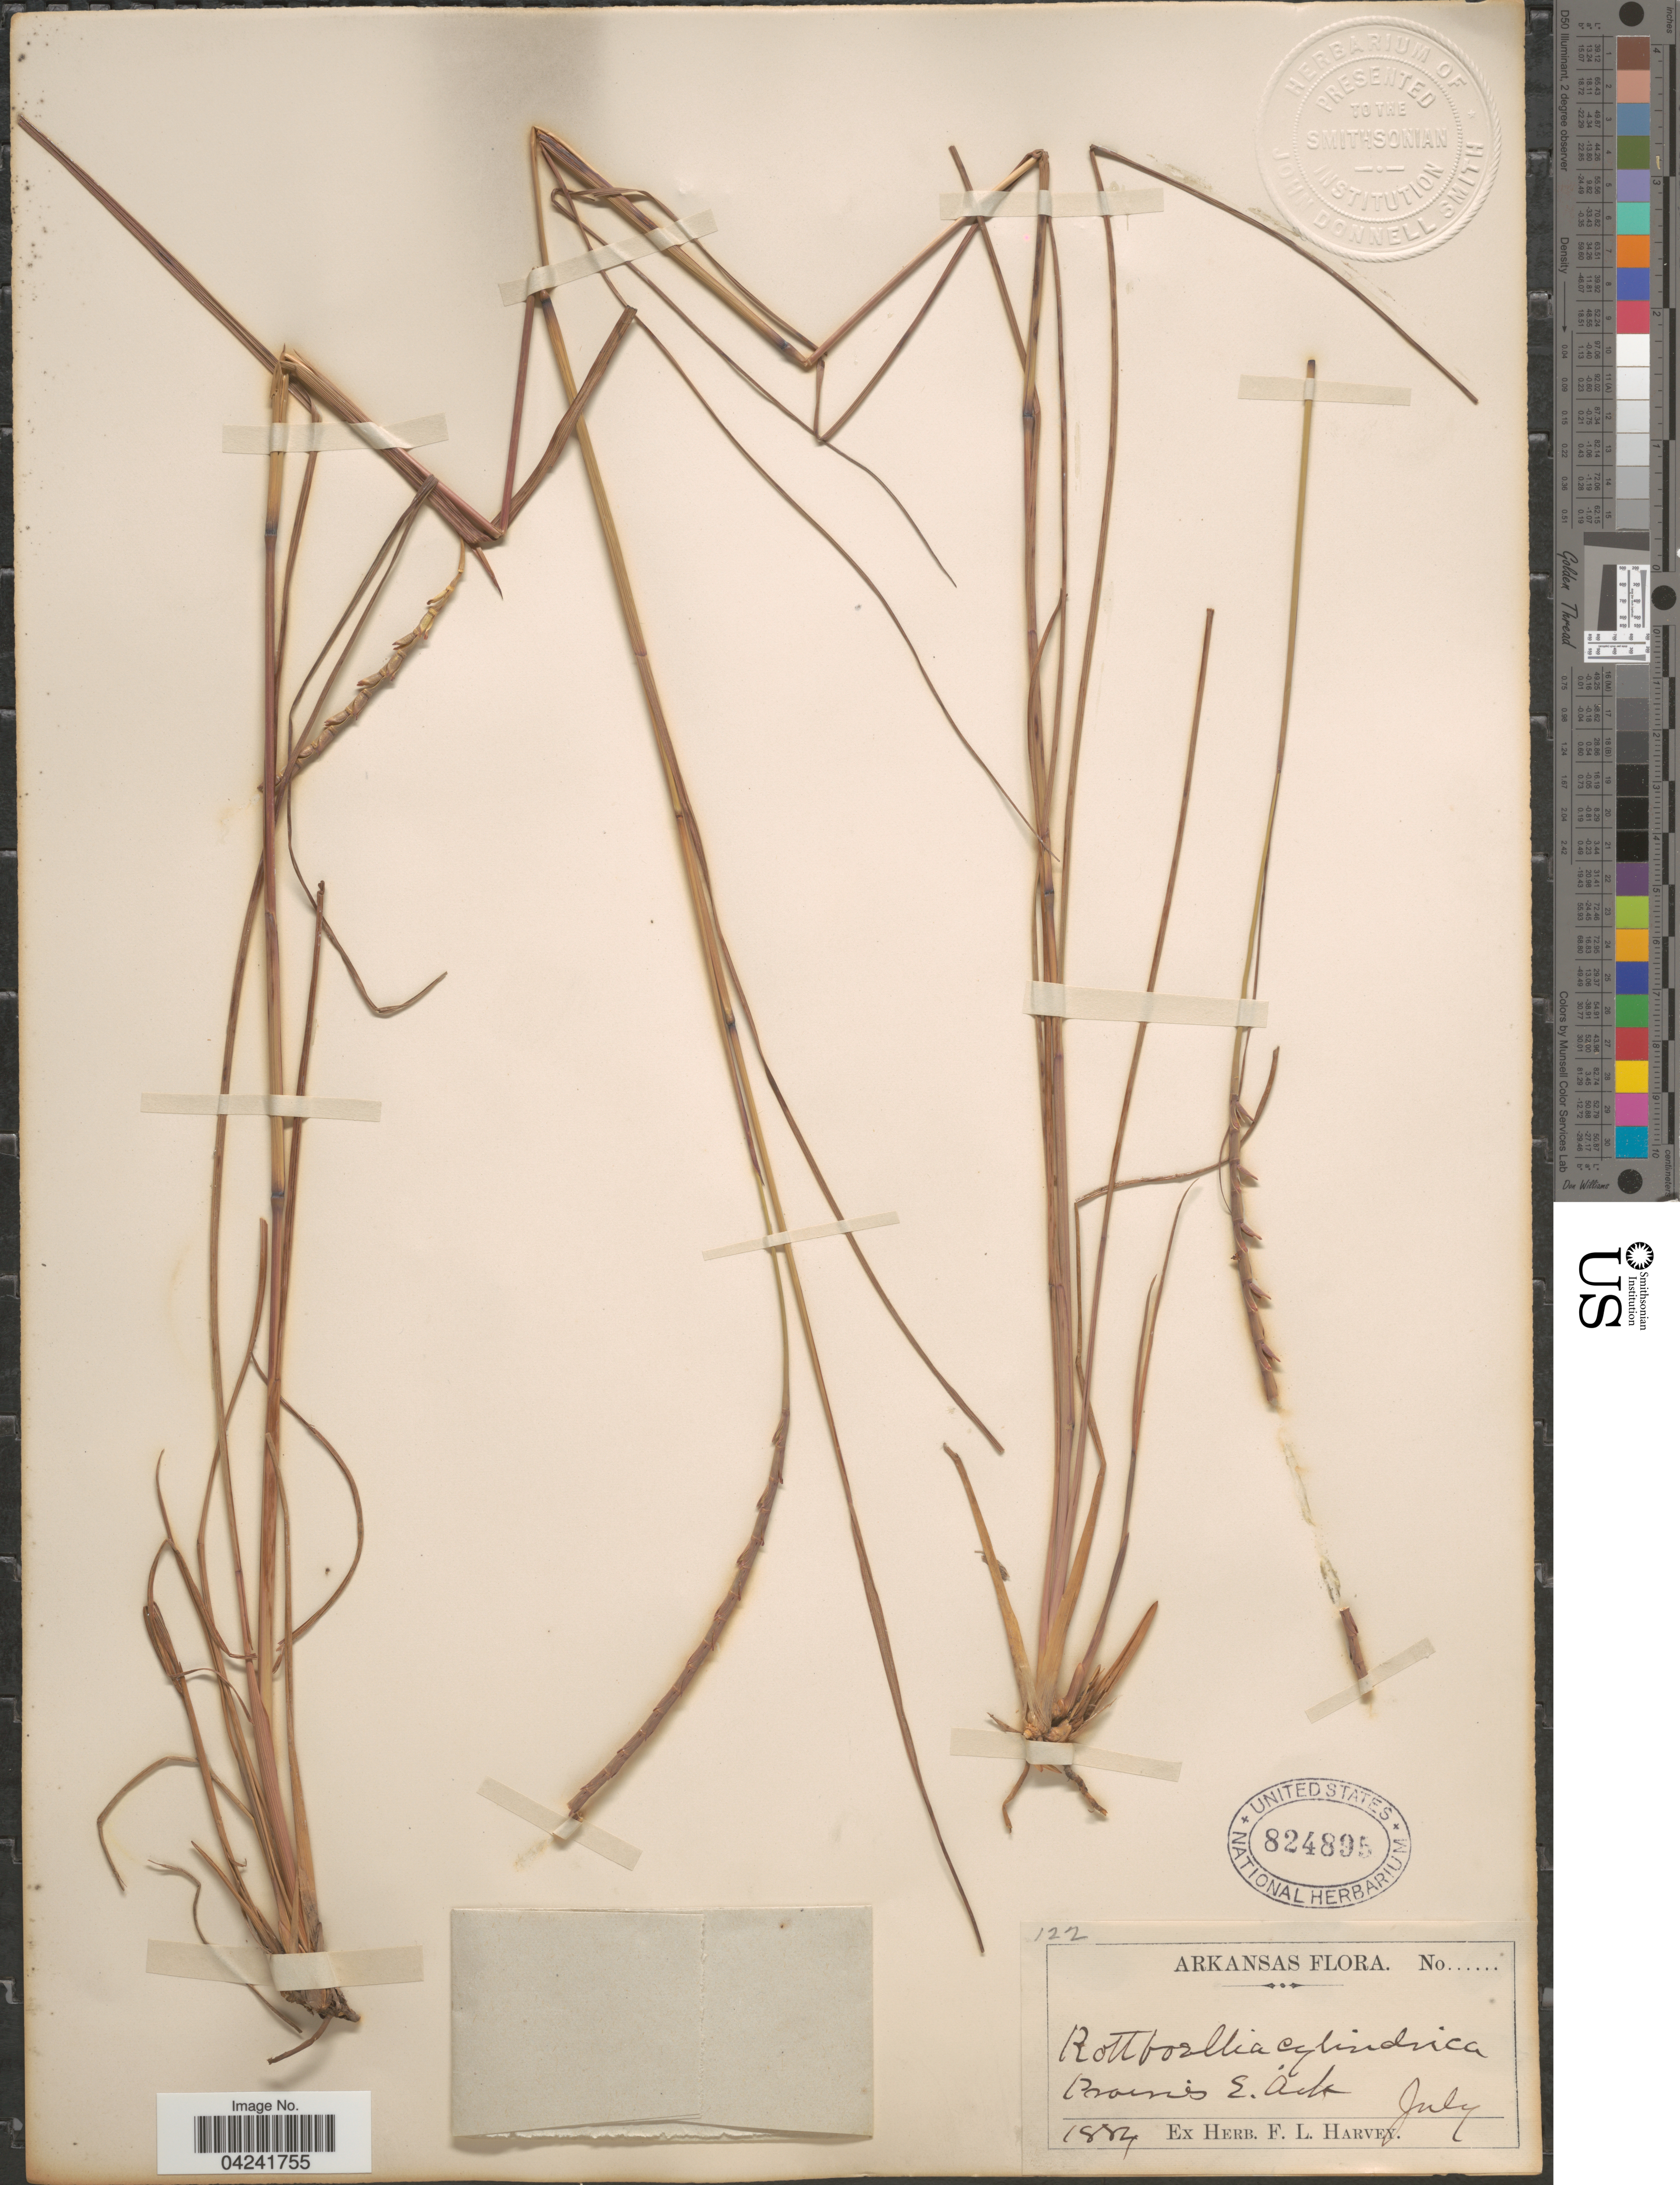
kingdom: Plantae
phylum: Tracheophyta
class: Liliopsida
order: Poales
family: Poaceae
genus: Mnesithea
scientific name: Mnesithea cylindrica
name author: (Michx.) de Koning & Sosef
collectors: ex herb. F. L. Harvey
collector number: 122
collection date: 1884-07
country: United States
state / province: Arkansas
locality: Prairie E. Ark.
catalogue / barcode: US 824895